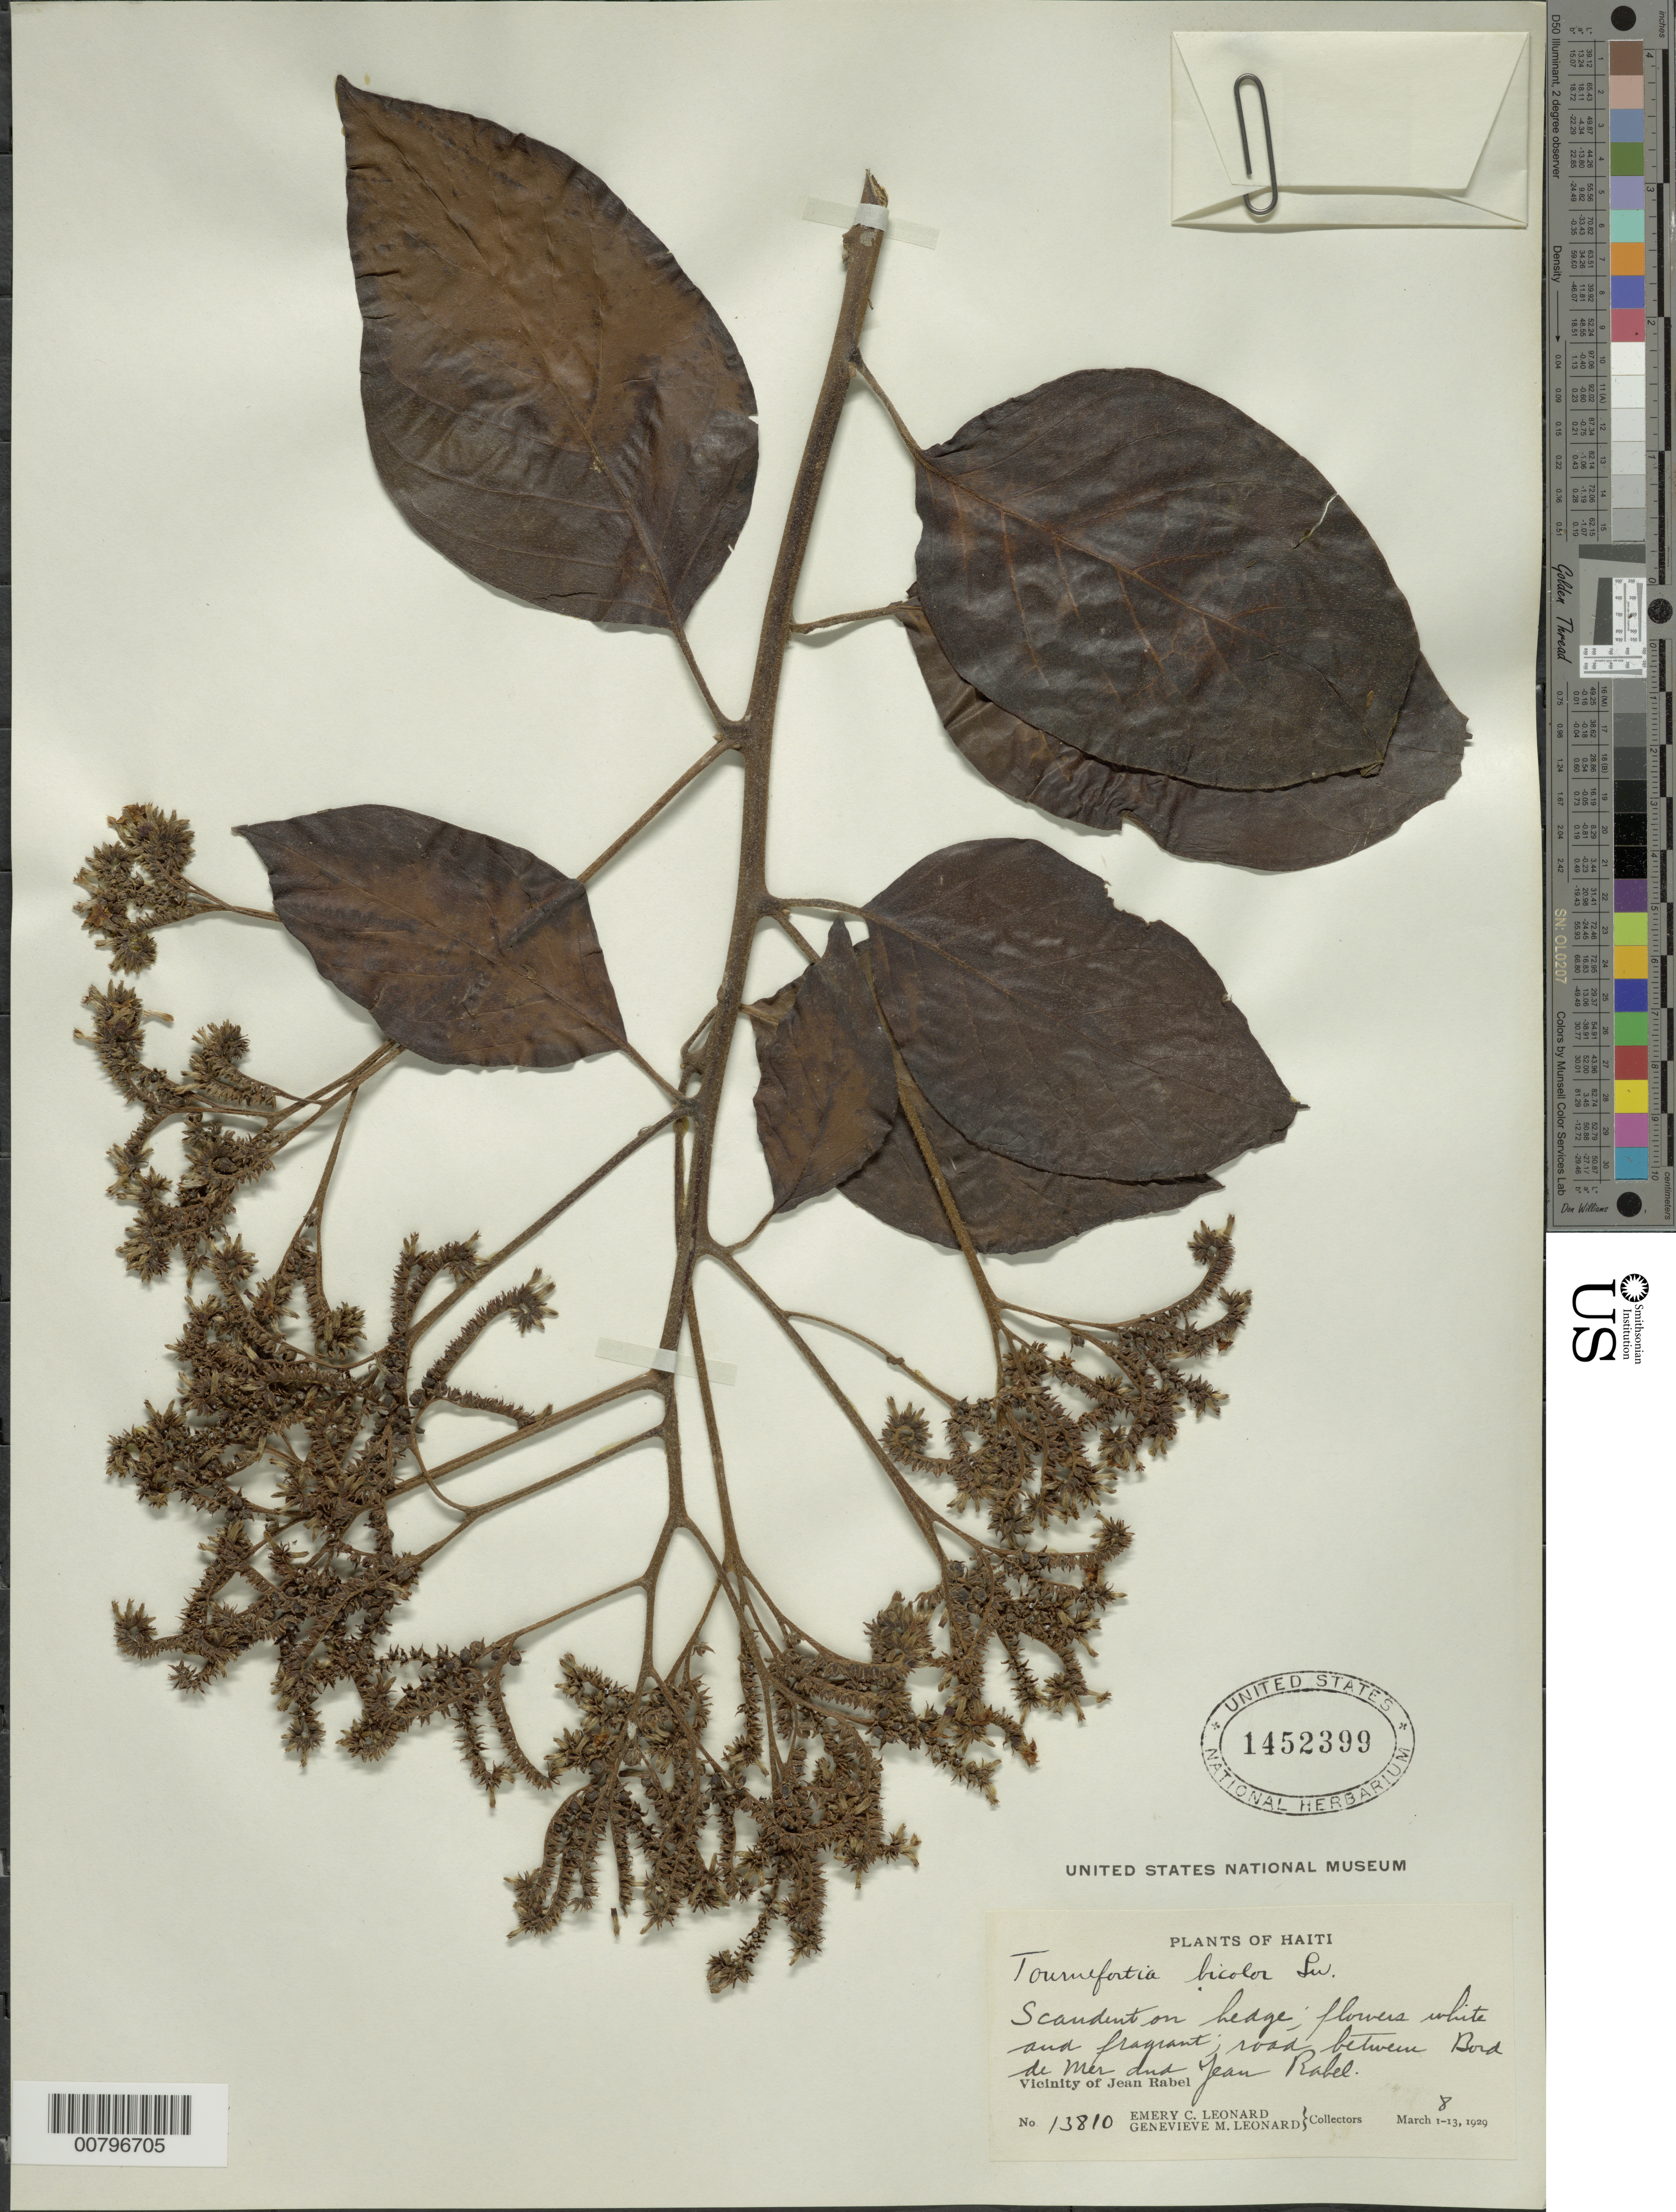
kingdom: Plantae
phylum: Tracheophyta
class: Magnoliopsida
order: Boraginales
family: Heliotropiaceae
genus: Tournefortia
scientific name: Tournefortia bycolor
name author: Sw.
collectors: E. C. Leonard & G. M. Leonard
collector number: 13810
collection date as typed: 08 Mar 1929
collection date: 1929-03-08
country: Haiti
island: Hispaniola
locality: Vicinity of Jean Rabel, road between Bord de Mer and Jean Rabel.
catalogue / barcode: US 1452399